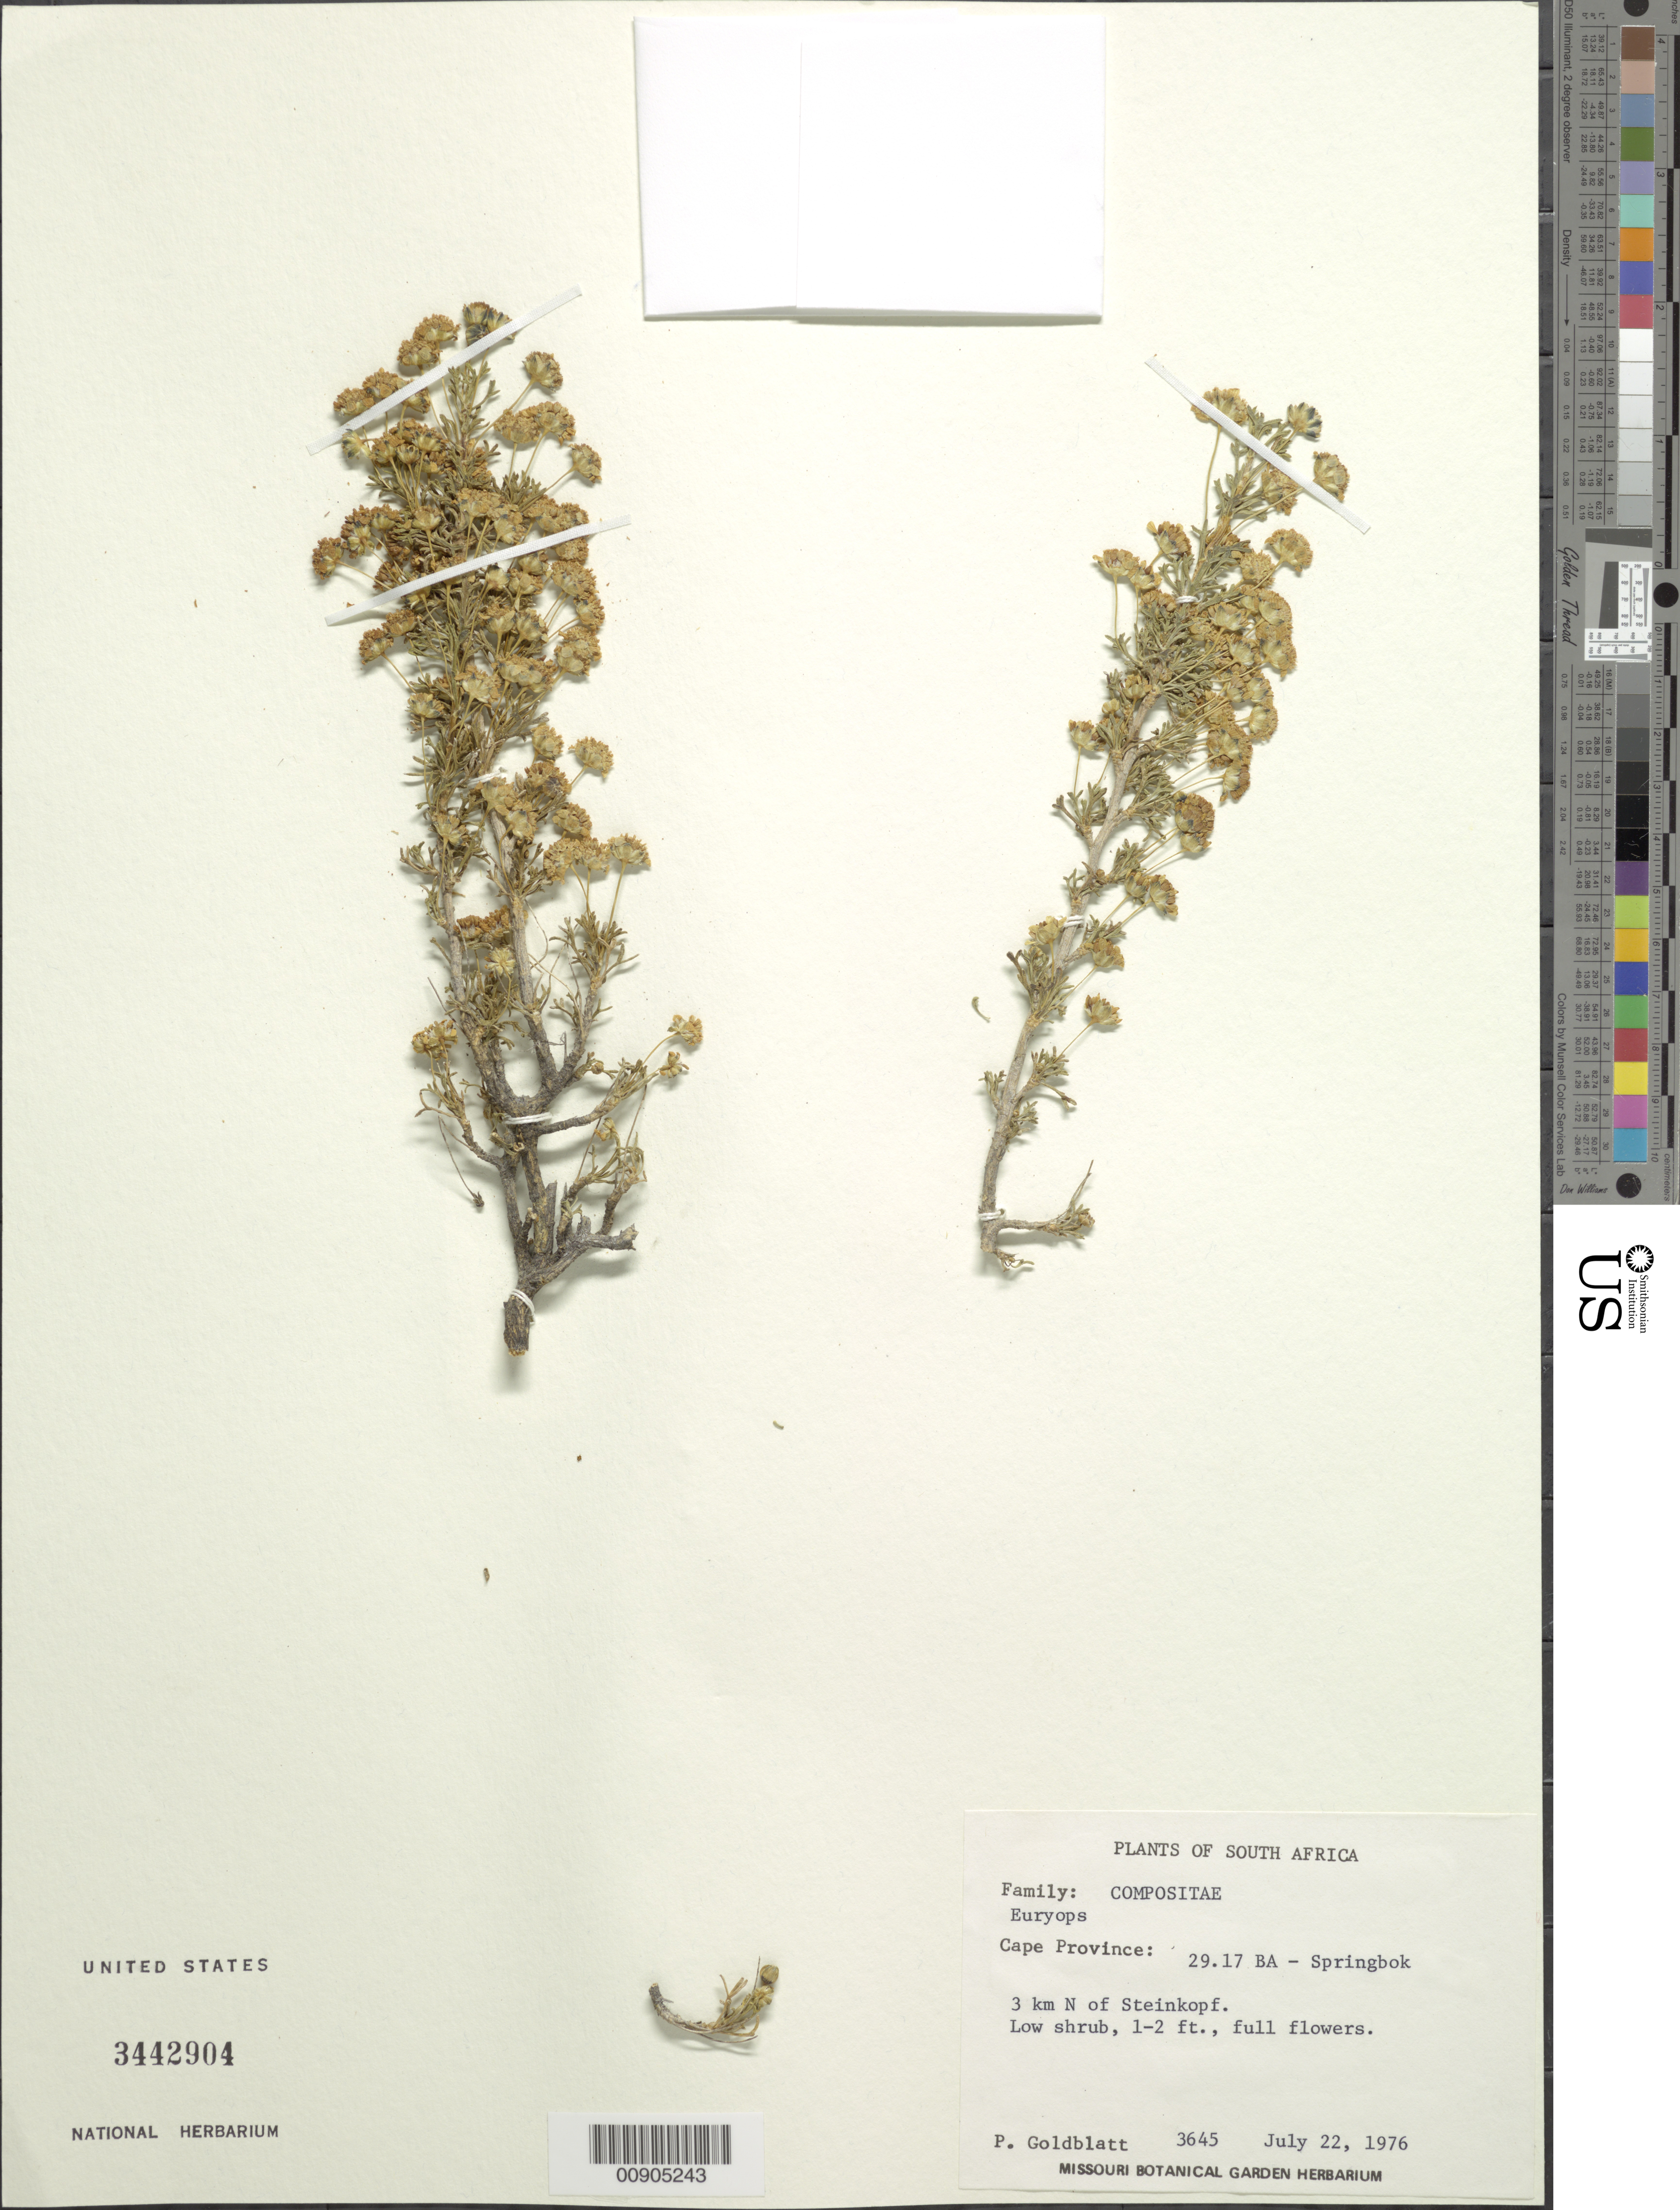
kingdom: Plantae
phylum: Tracheophyta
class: Magnoliopsida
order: Asterales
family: Asteraceae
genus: Euryops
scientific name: Euryops sp.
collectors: P. Goldblatt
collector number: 3645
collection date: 1976-07-22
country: South Africa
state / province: Northern Cape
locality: Springbok, 29.17 BA, 3 km N of Steinkopf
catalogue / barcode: US 3442904